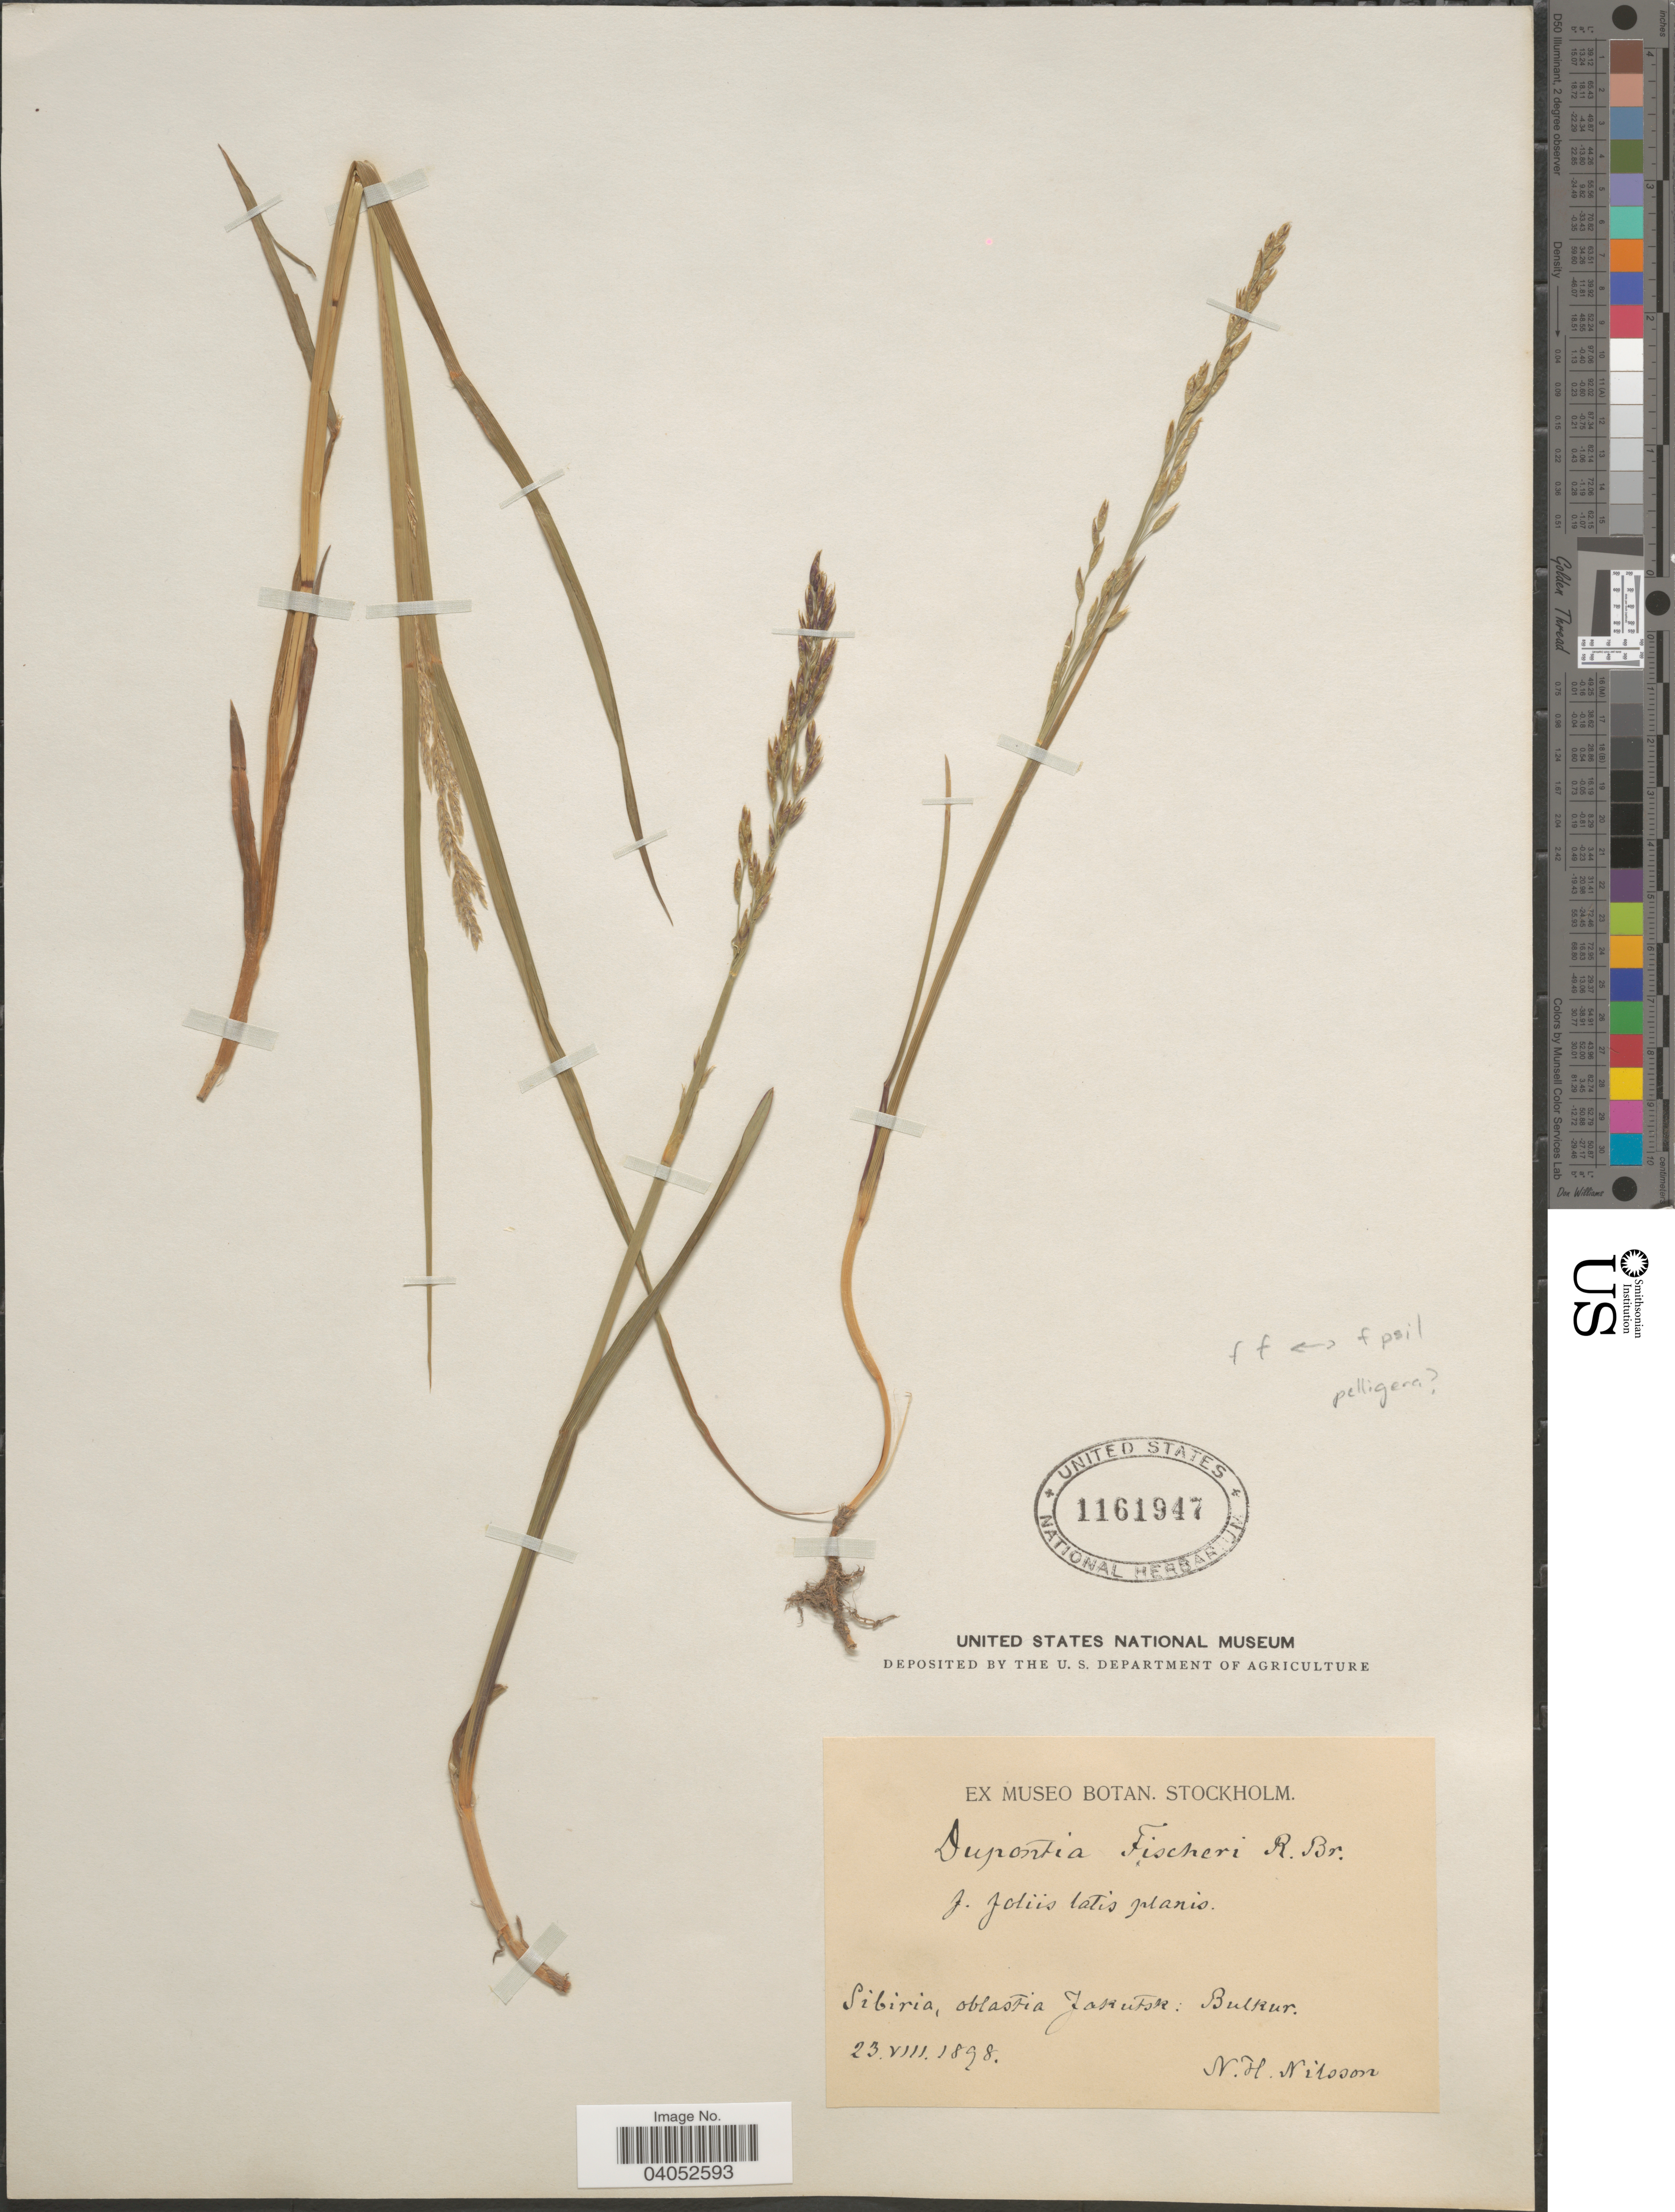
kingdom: Plantae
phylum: Tracheophyta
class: Liliopsida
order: Poales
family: Poaceae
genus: Dupontia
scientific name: Dupontia micrantha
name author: Holm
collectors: N. H. Nilsson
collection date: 1898-08-23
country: Russian Federation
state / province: Sakha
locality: Sibiria, oblastia Jakutsk: Bulkur.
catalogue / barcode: US 1161947